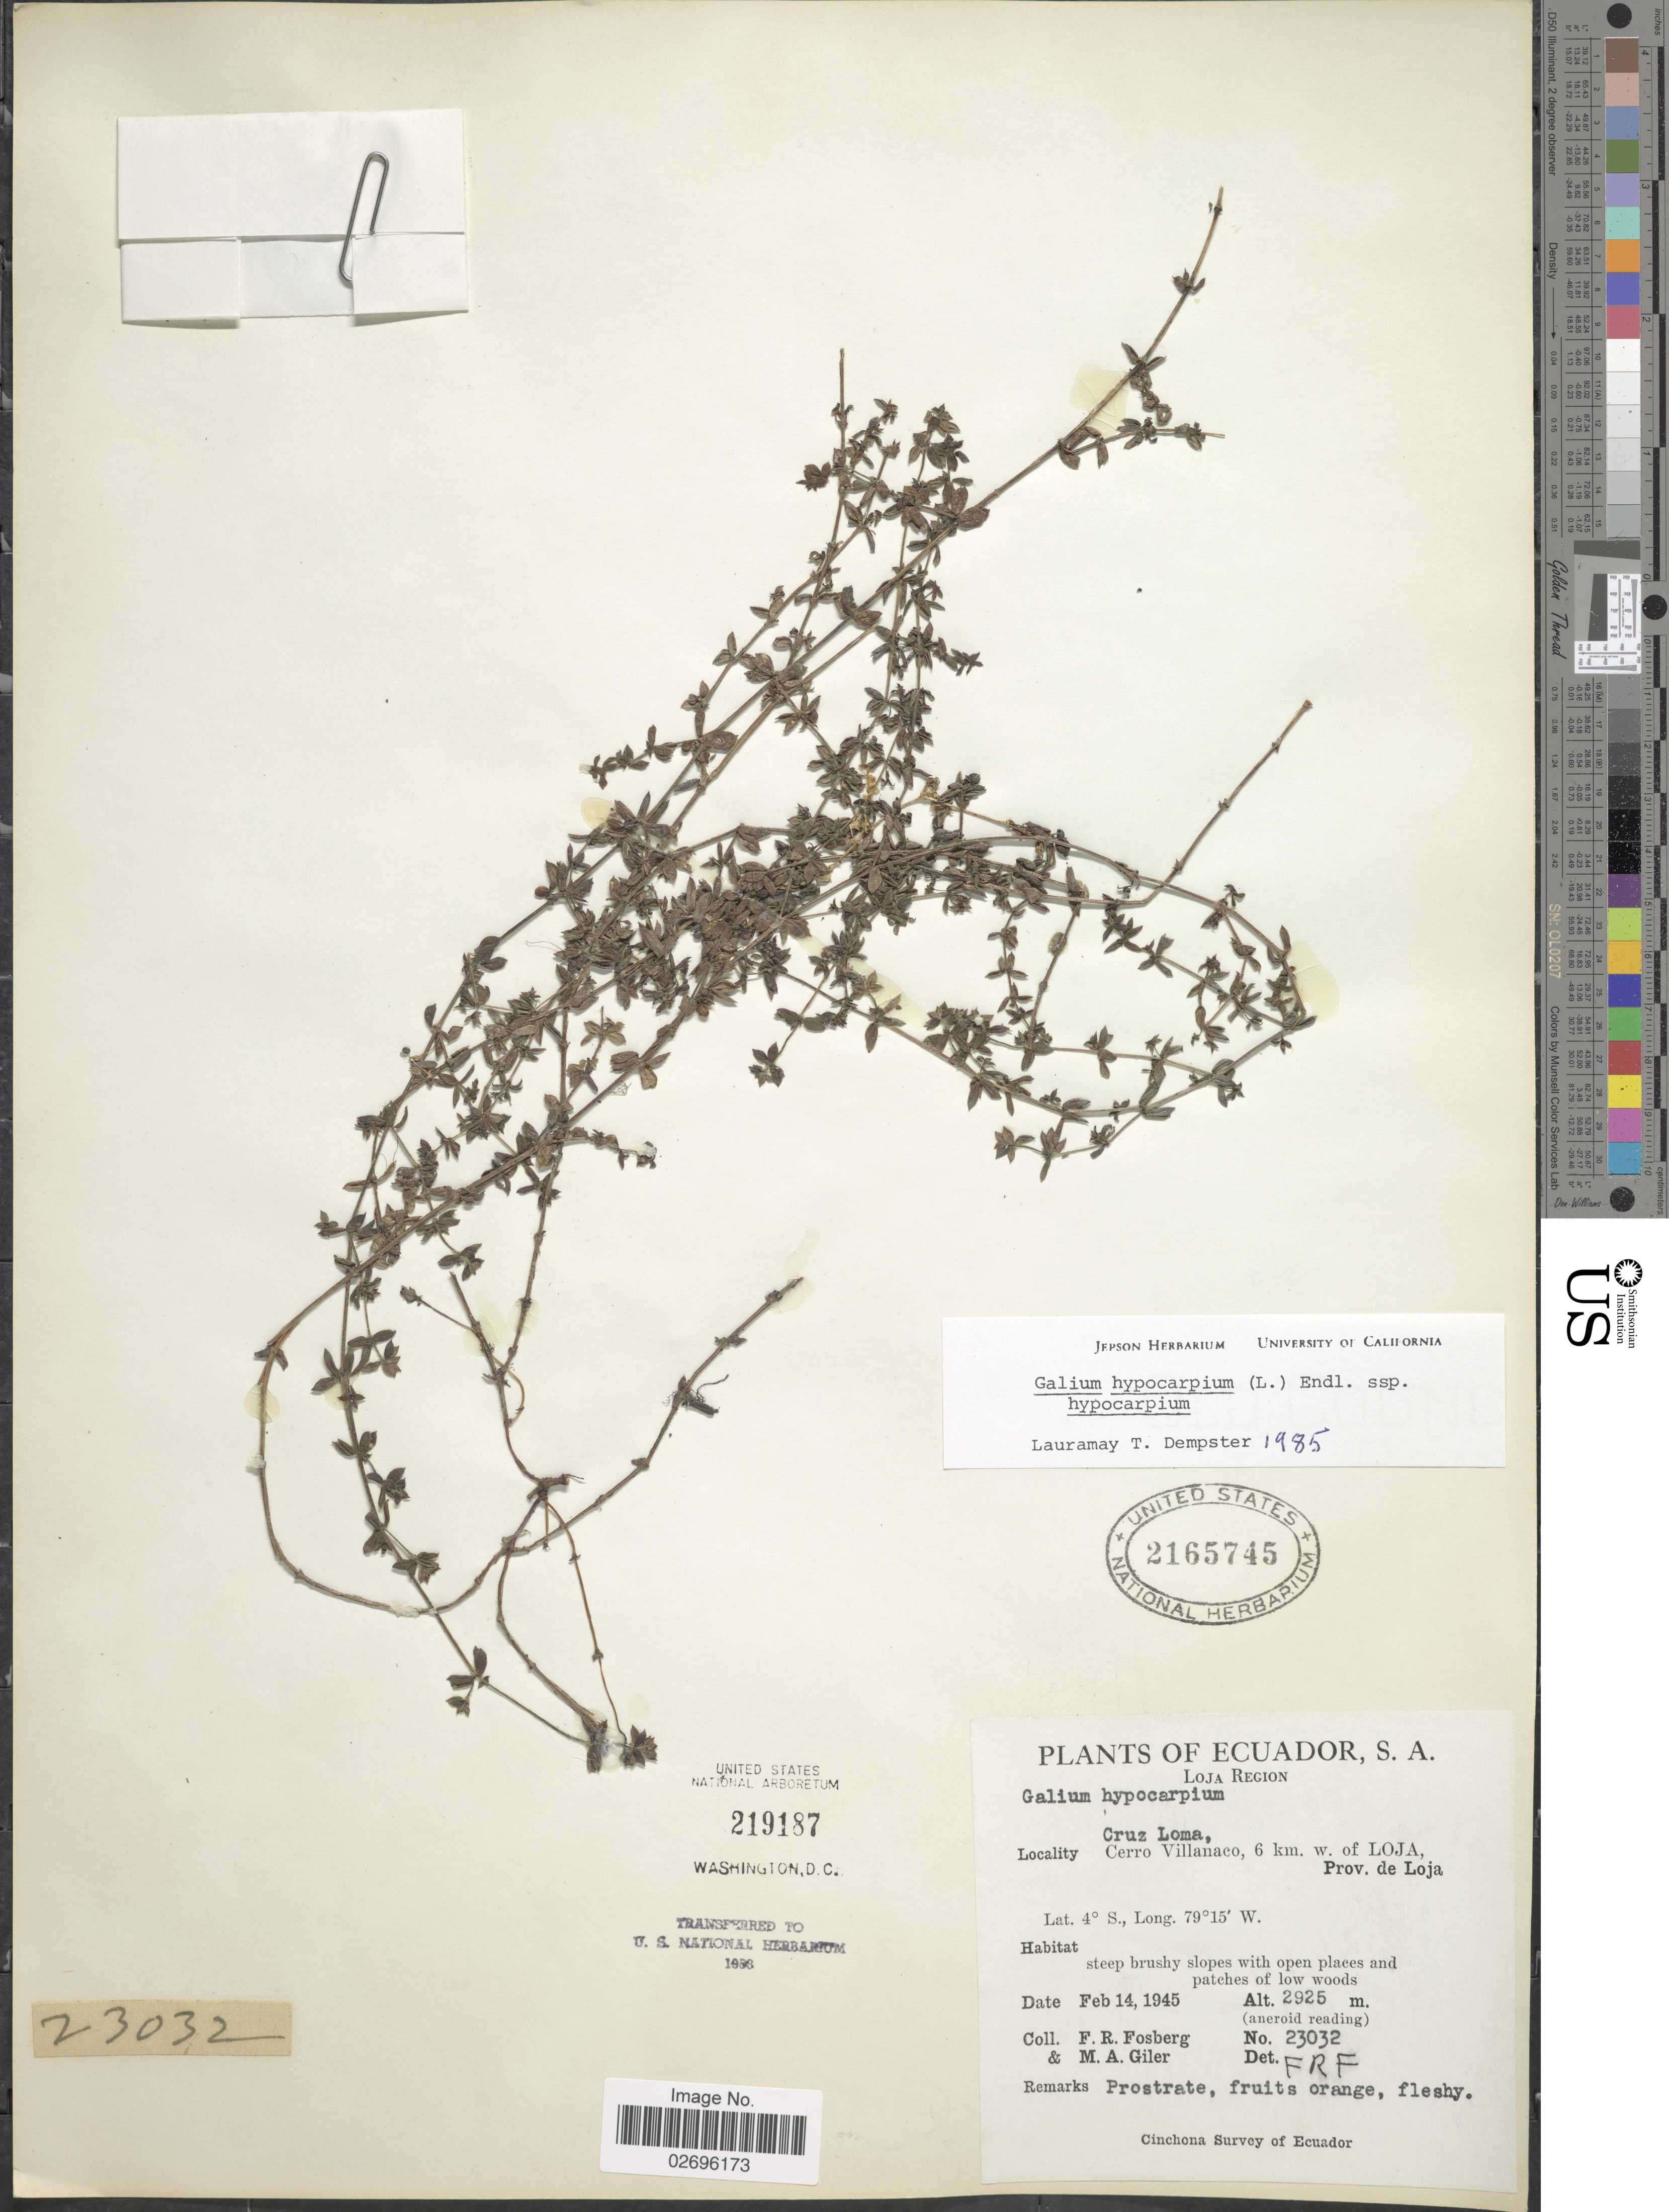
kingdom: Plantae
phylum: Tracheophyta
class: Magnoliopsida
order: Gentianales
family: Rubiaceae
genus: Galium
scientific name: Galium hypocarpium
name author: (L.) Endl. ex Griseb.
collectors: F. R. Fosberg & M. Giler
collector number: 23032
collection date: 1945-02-14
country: Ecuador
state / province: Loja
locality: Cruz Loma, Cerro Villanaco, 6 km. w. of Loja.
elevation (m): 2925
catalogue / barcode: US 2165745